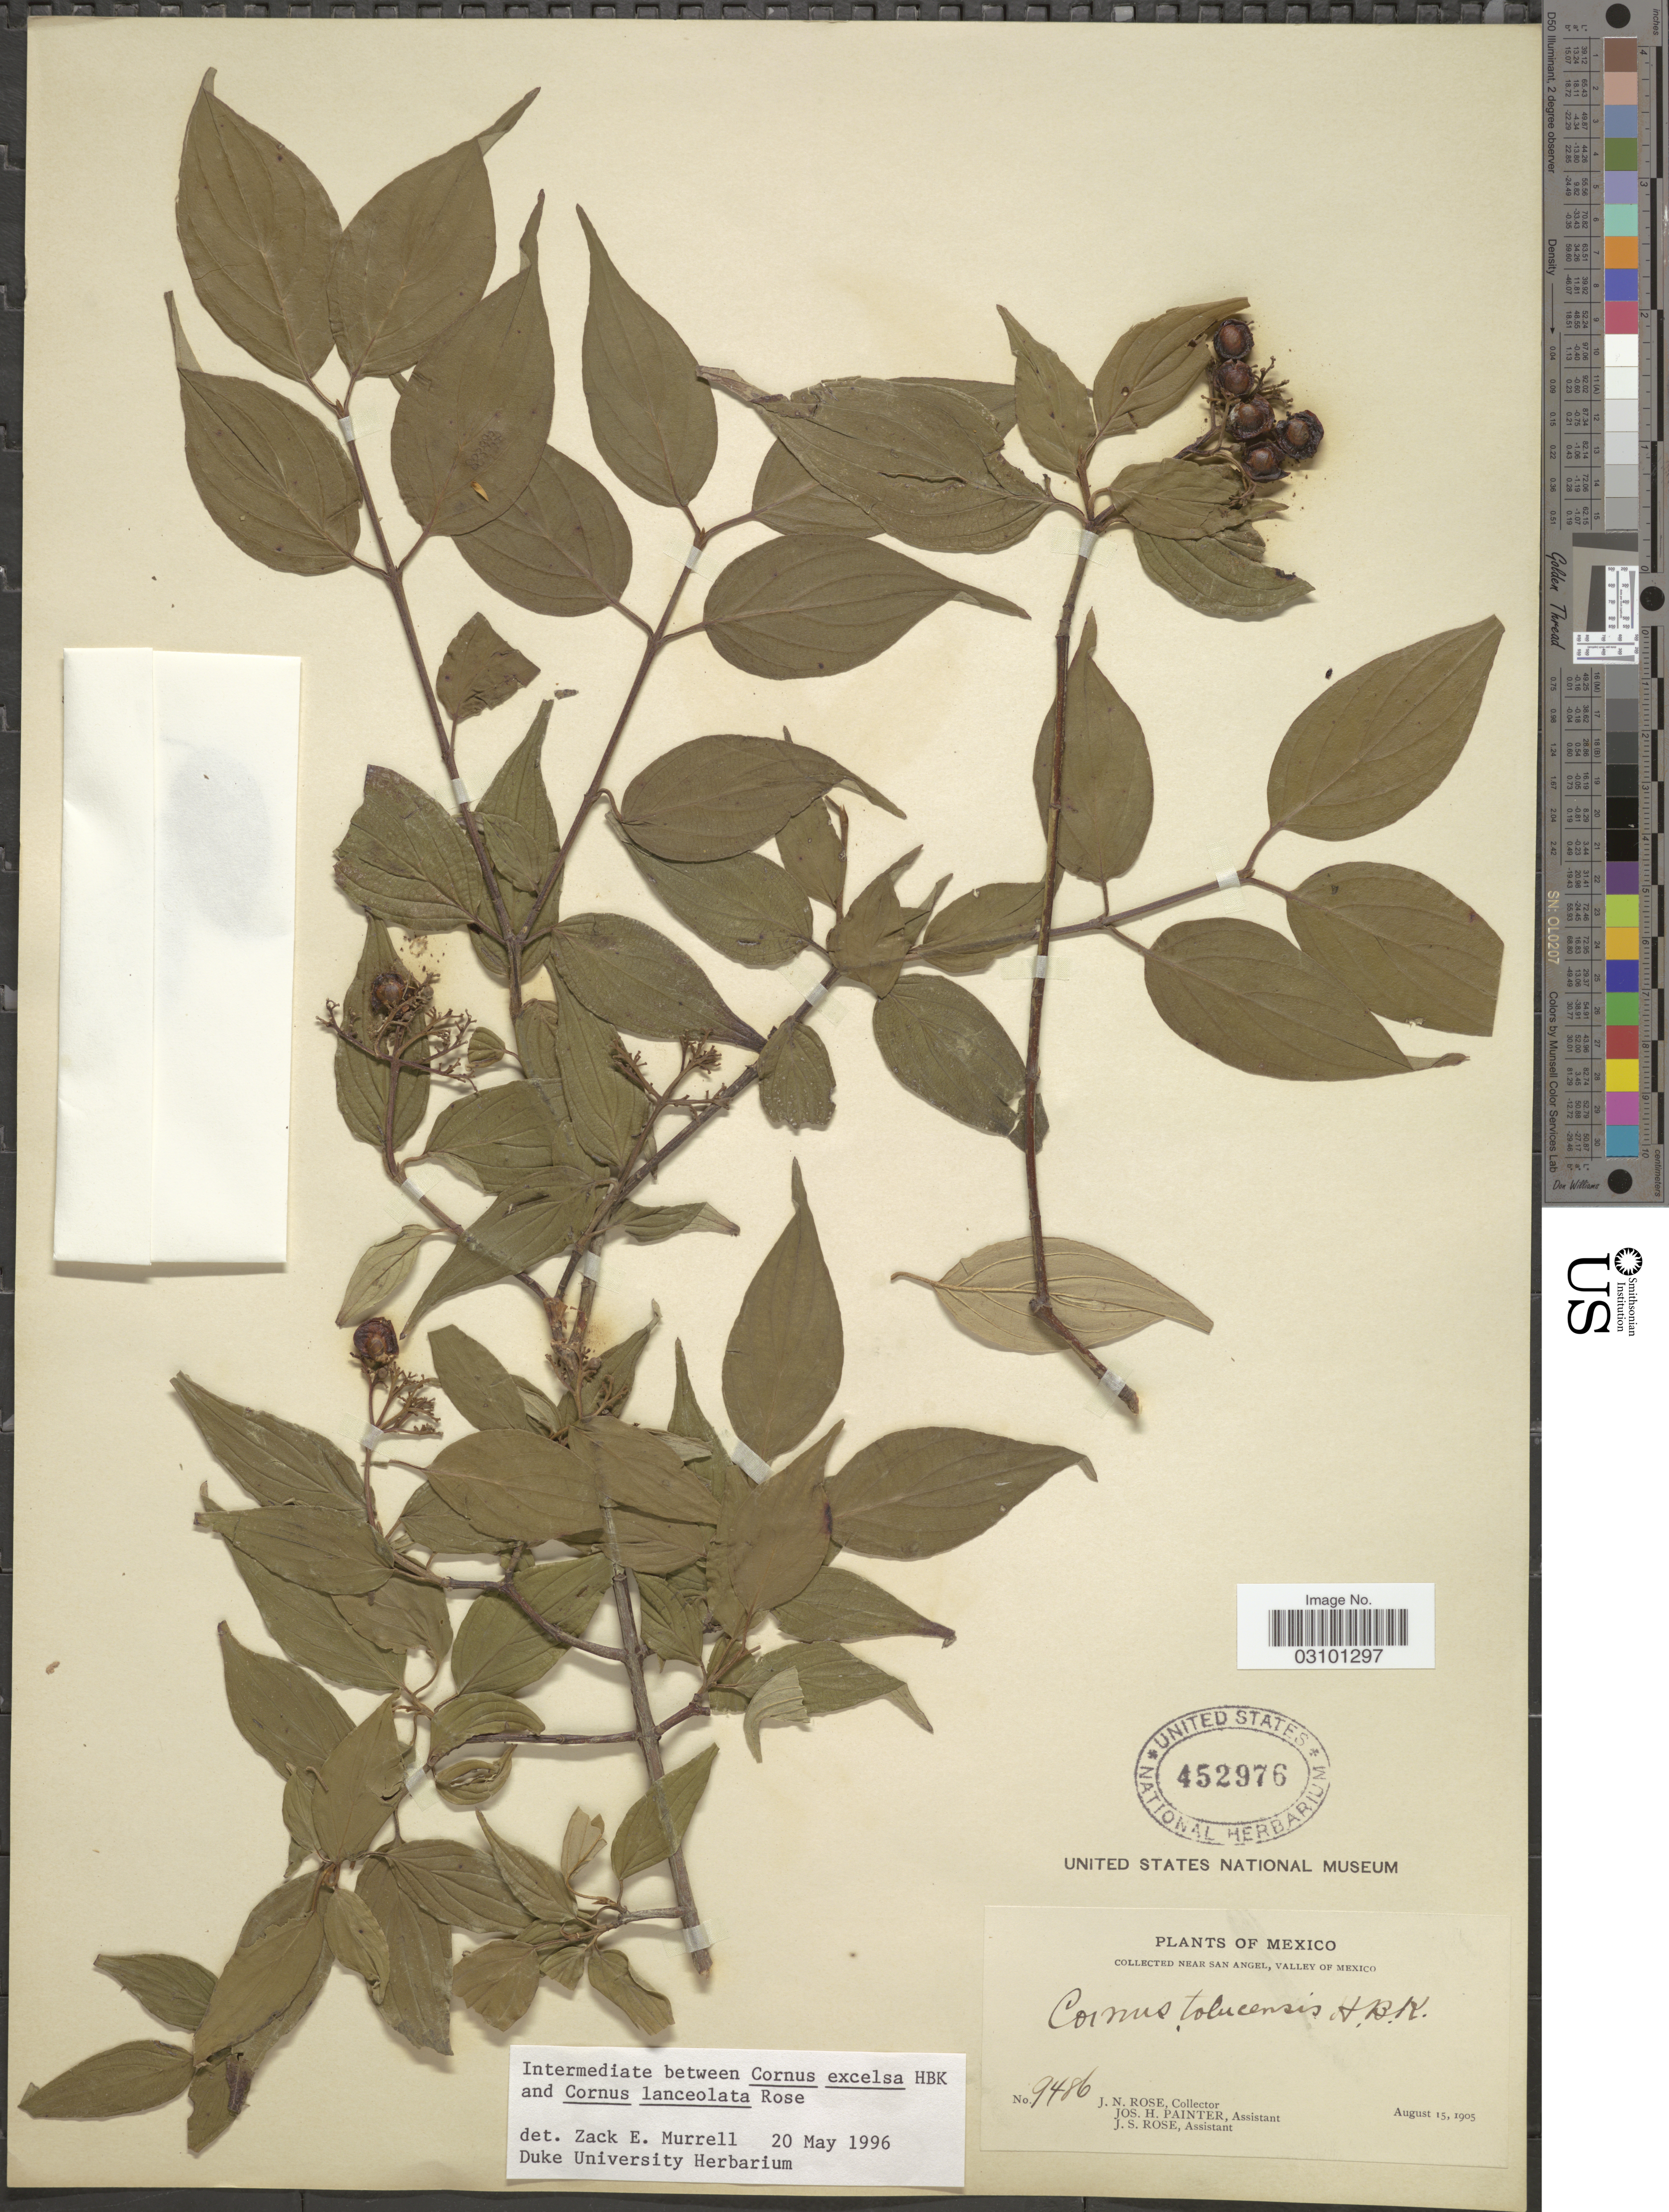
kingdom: Plantae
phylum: Tracheophyta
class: Magnoliopsida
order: Cornales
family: Cornaceae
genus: Cornus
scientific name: Cornus sp.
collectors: J. N. Rose, J. H. Painter & J. S. Rose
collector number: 9486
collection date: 1905-08-15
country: Mexico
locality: Collected near San Angel, Valley of Mexico.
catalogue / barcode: US 452976